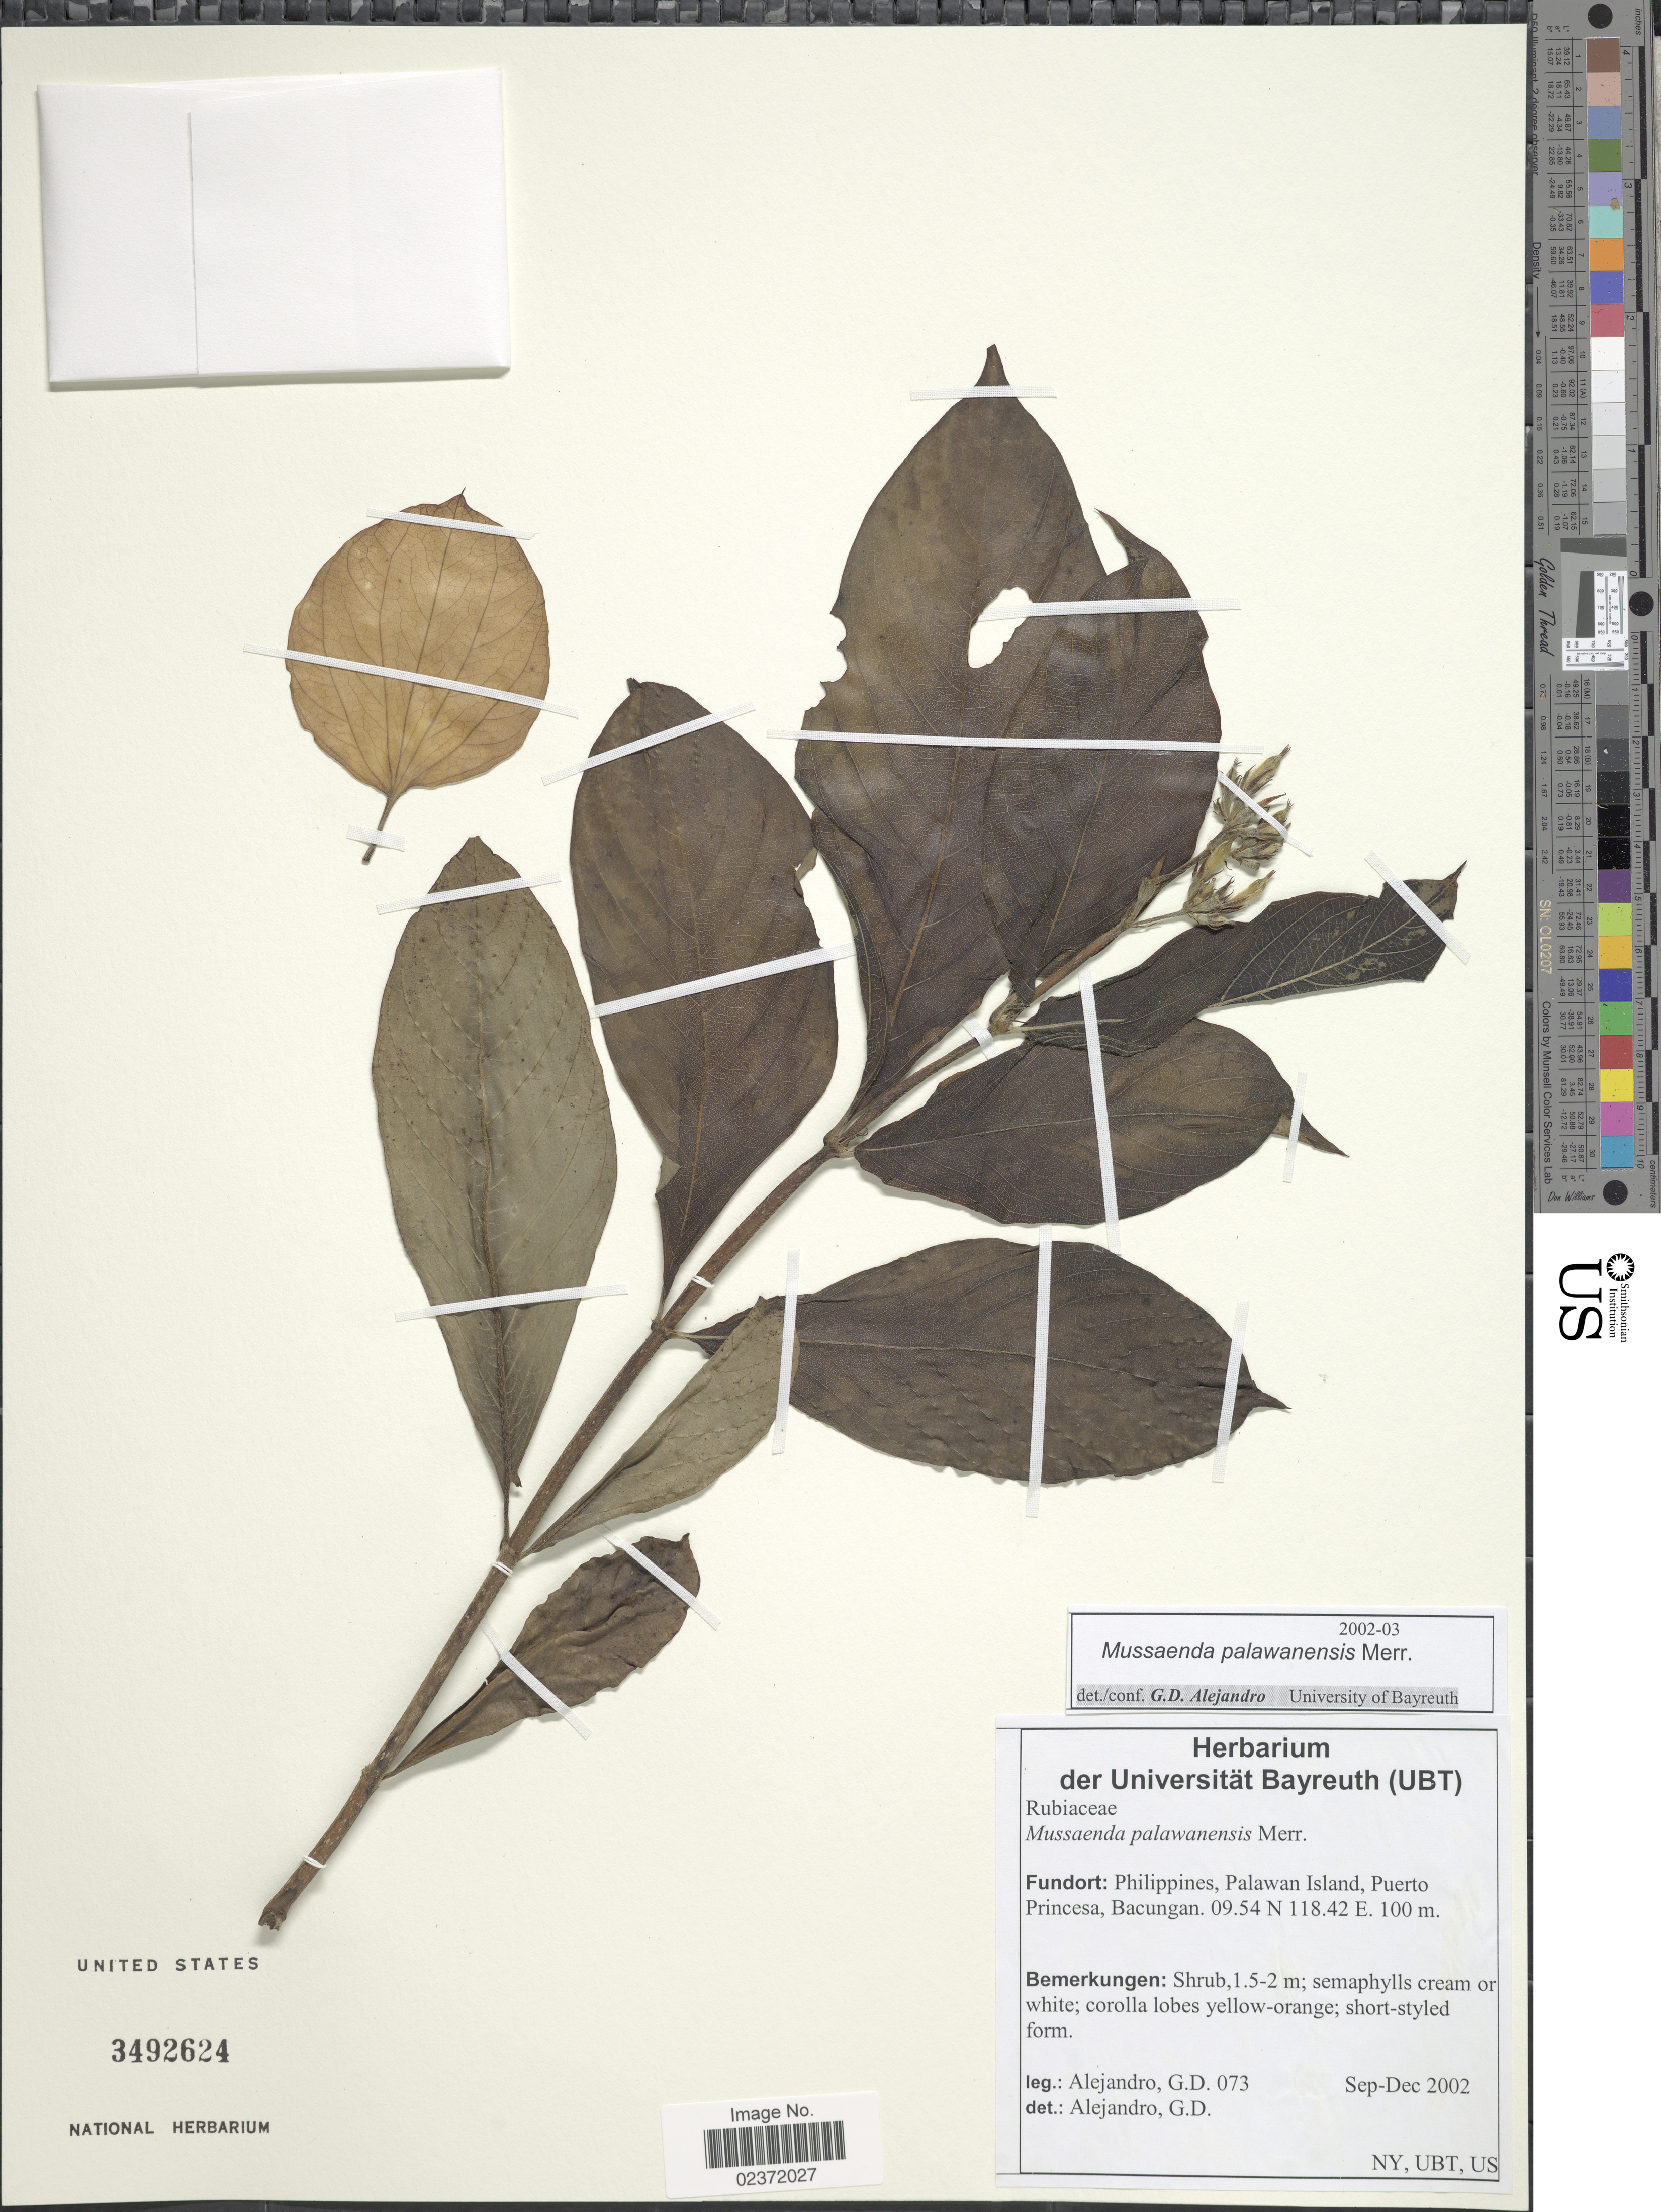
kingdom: Plantae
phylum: Tracheophyta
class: Magnoliopsida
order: Gentianales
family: Rubiaceae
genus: Mussaenda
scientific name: Mussaenda palawanensis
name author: Merr.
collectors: G. J. D. Alejandro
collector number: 073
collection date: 2002-09/2002-12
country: Philippines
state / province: Mimaropa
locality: Philippines, Palawan Island, Puerto Princesa, Bacungan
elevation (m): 100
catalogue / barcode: US 3492624